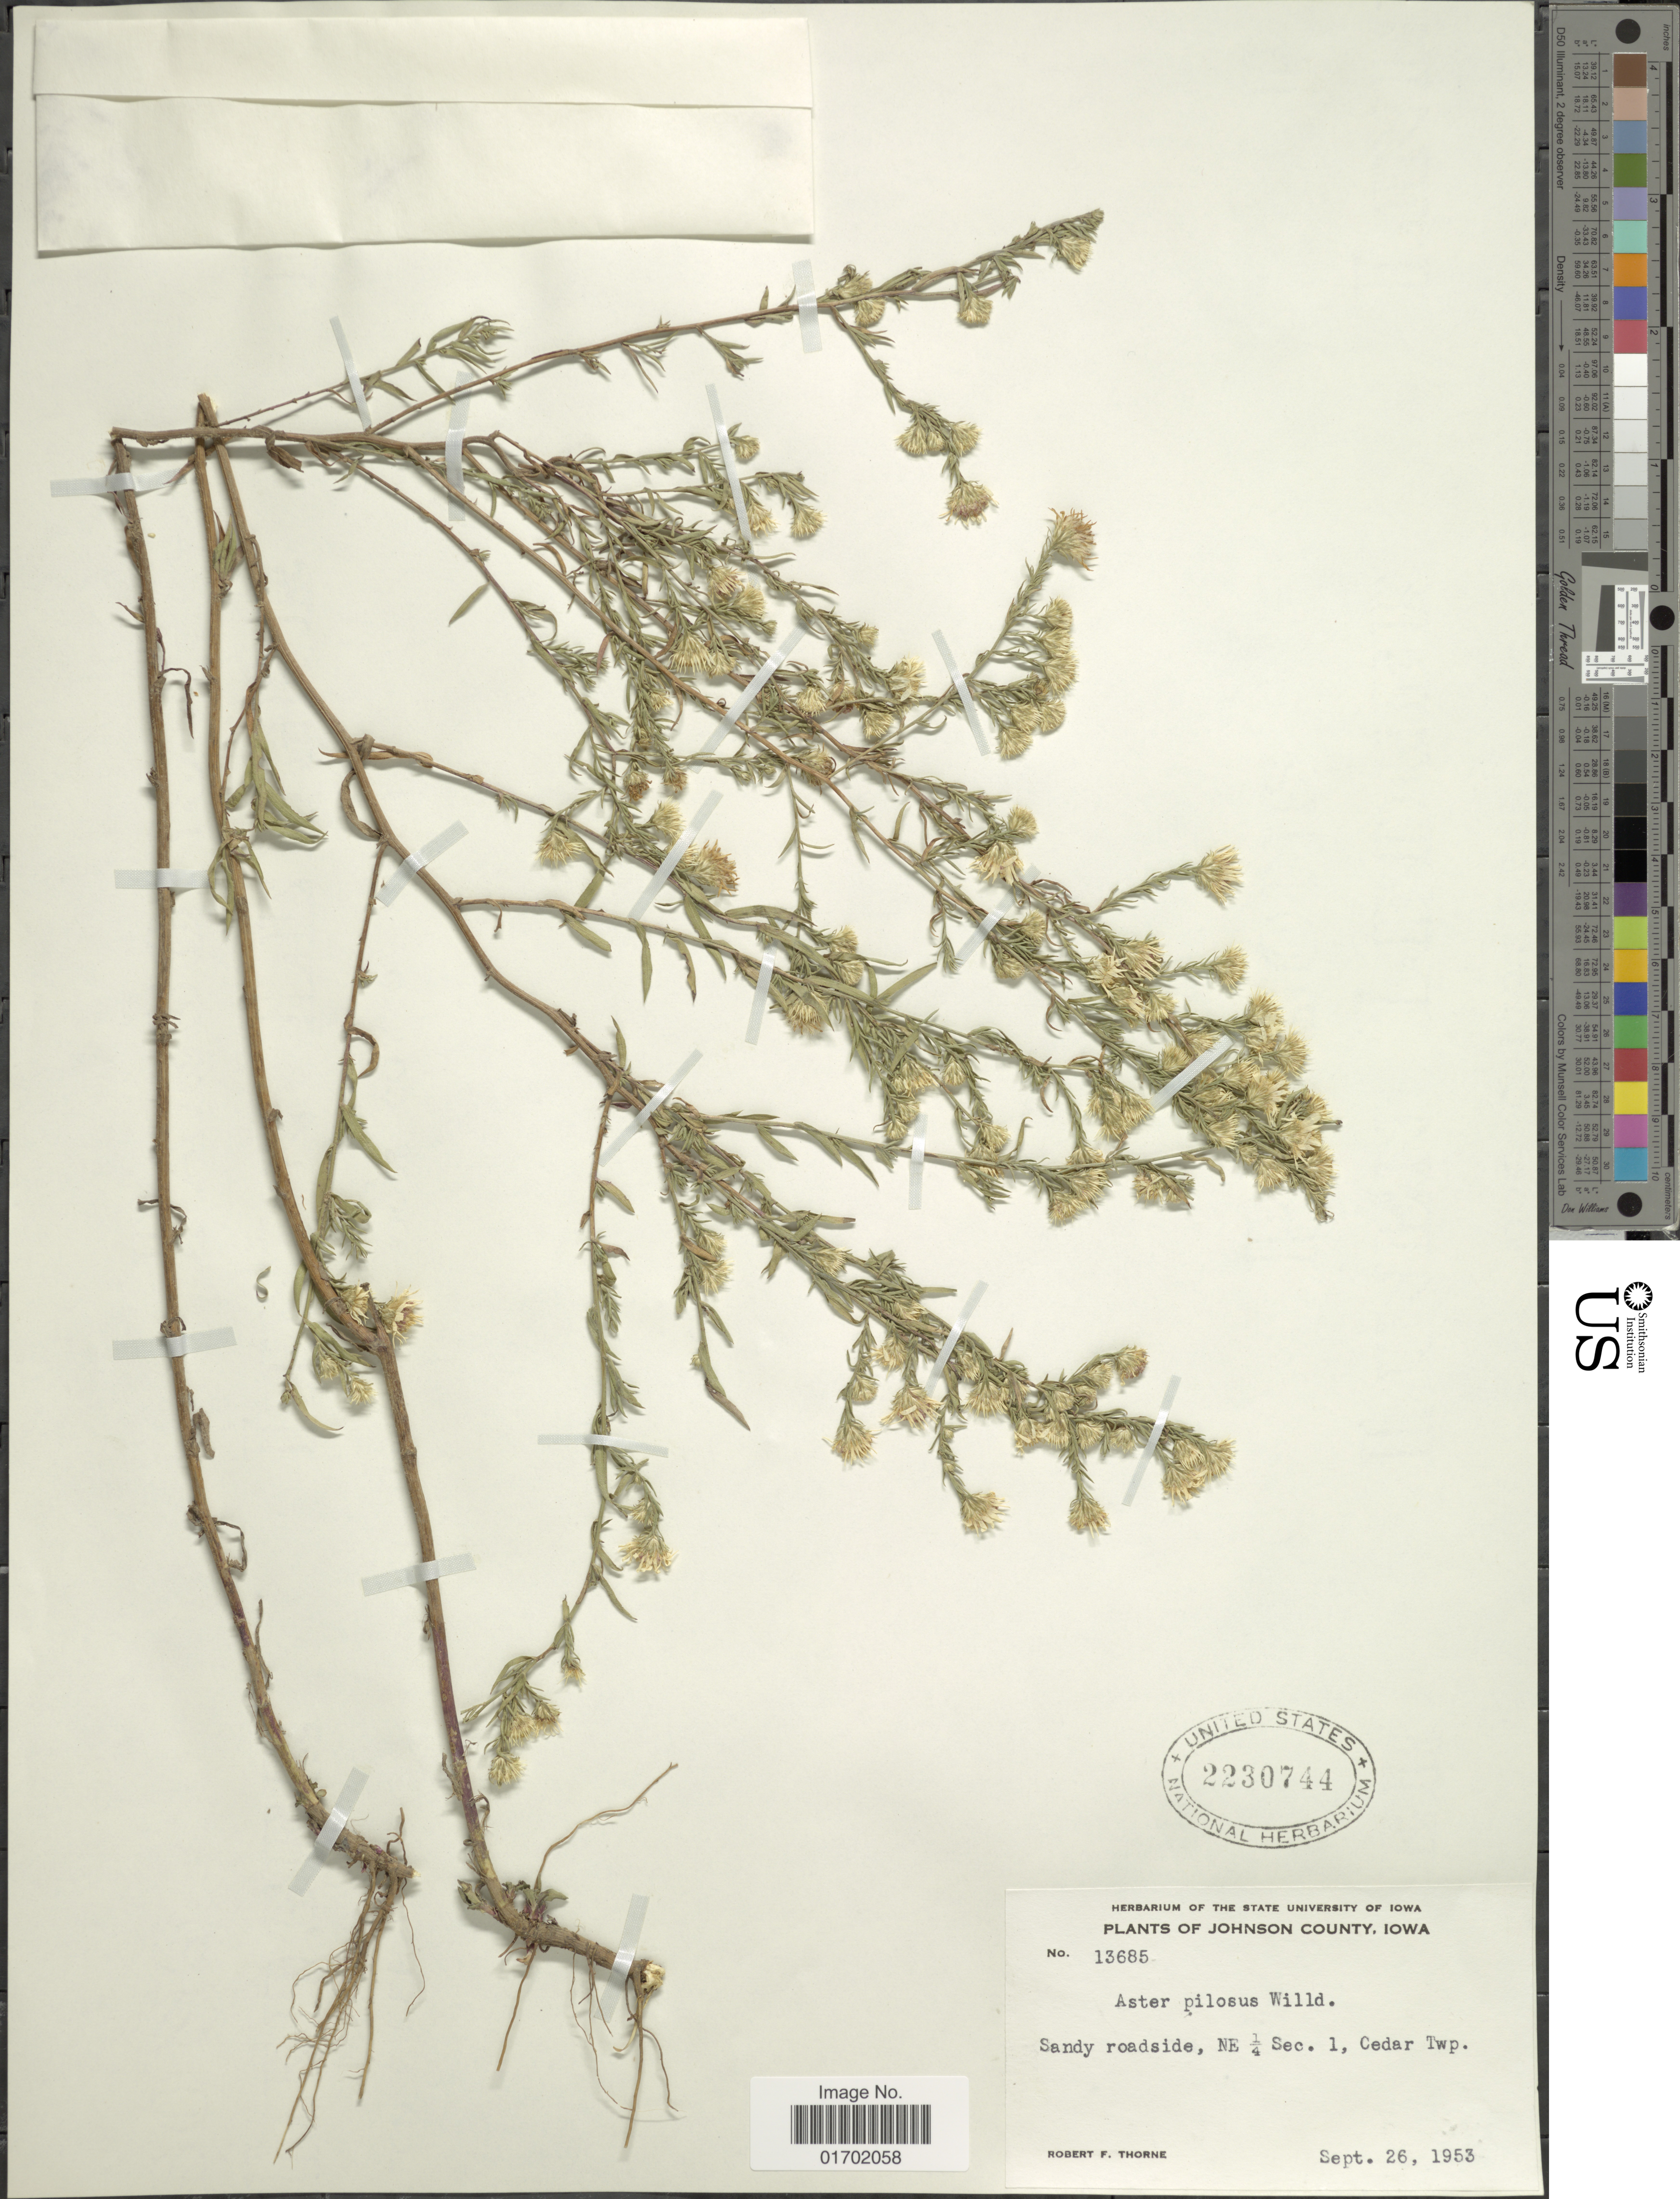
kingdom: Plantae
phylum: Tracheophyta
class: Magnoliopsida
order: Asterales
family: Asteraceae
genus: Symphyotrichum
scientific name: Symphyotrichum pilosum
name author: (Willd.) G.L. Nesom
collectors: R. F. Thorne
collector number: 13685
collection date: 1953-09-26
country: United States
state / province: Iowa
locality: Johnson County, NE 1/4 Sec. 1, Cedar Twp.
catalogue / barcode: US 2230744